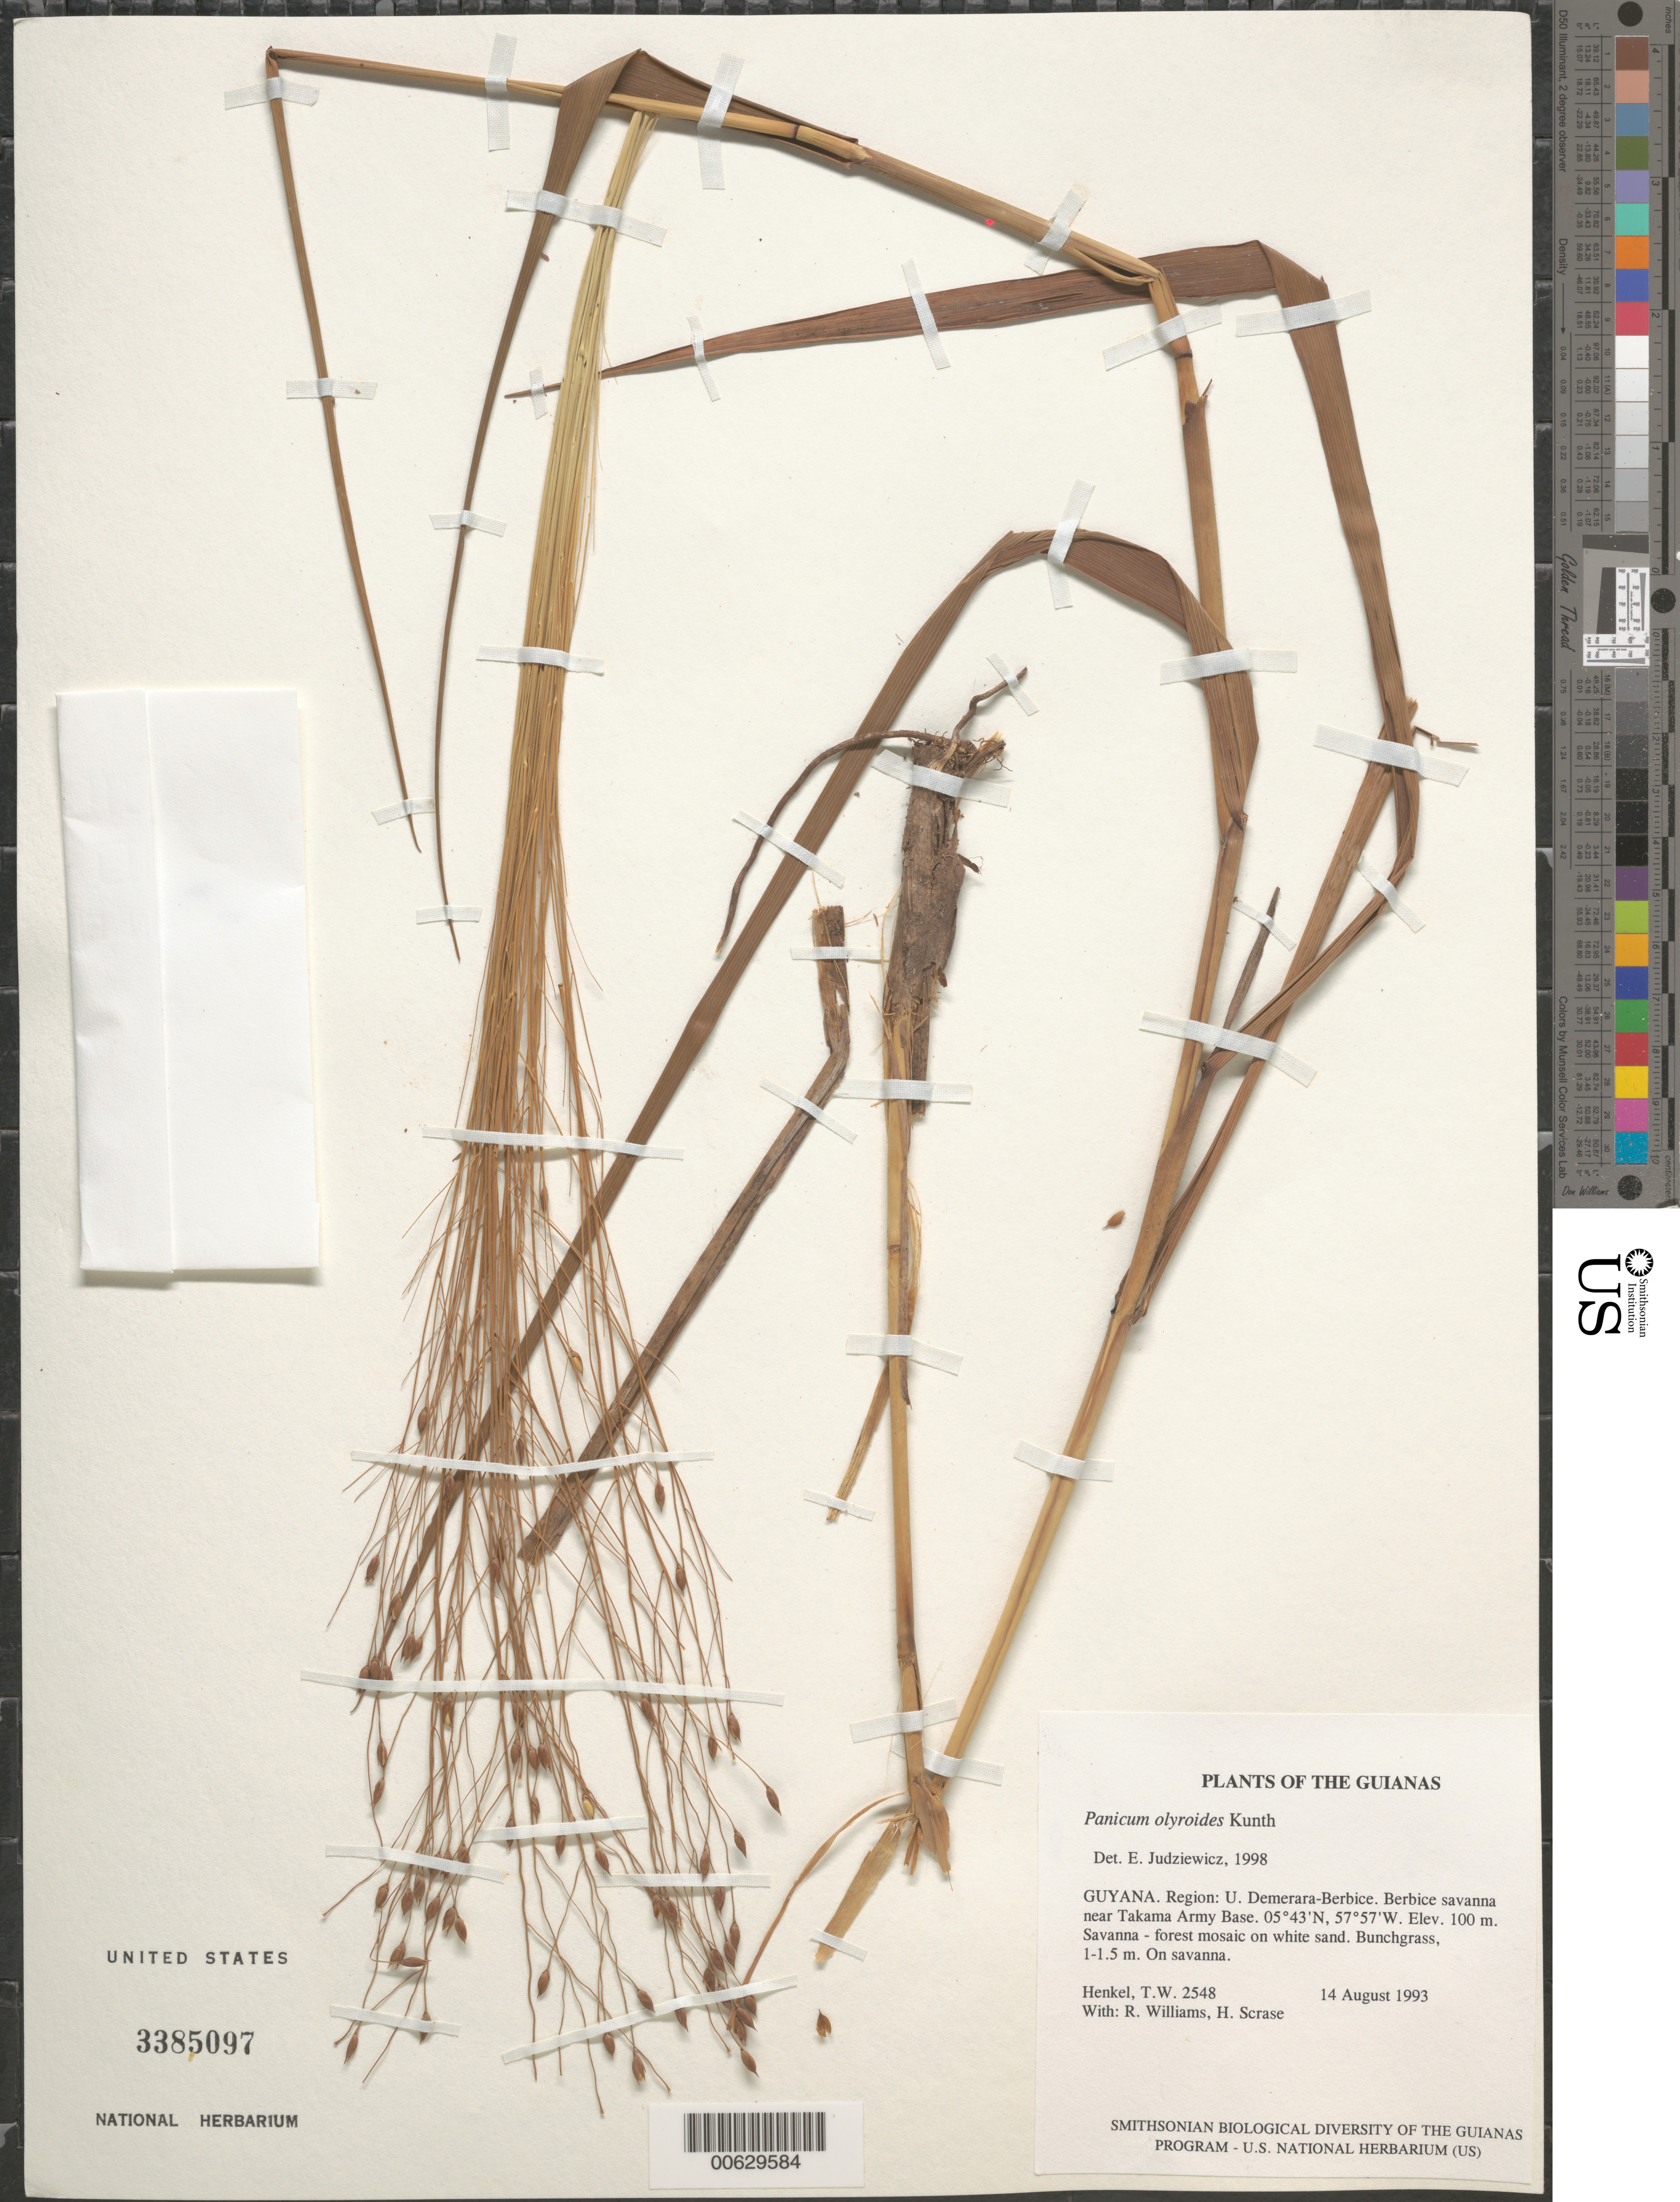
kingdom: Plantae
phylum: Tracheophyta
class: Liliopsida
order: Poales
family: Poaceae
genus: Panicum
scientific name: Panicum olyroides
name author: Kunth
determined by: Judziewicz, E. J.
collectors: T. Henkel, R. Williams & H. Scrase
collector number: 2548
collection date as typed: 14 August 1993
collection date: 1993-08-14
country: Guyana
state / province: U. Demerara-Berbice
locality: Berbice savanna near Takama Army Base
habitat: Savanna - forest mosaic on white sand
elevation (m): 100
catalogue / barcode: US 3385097